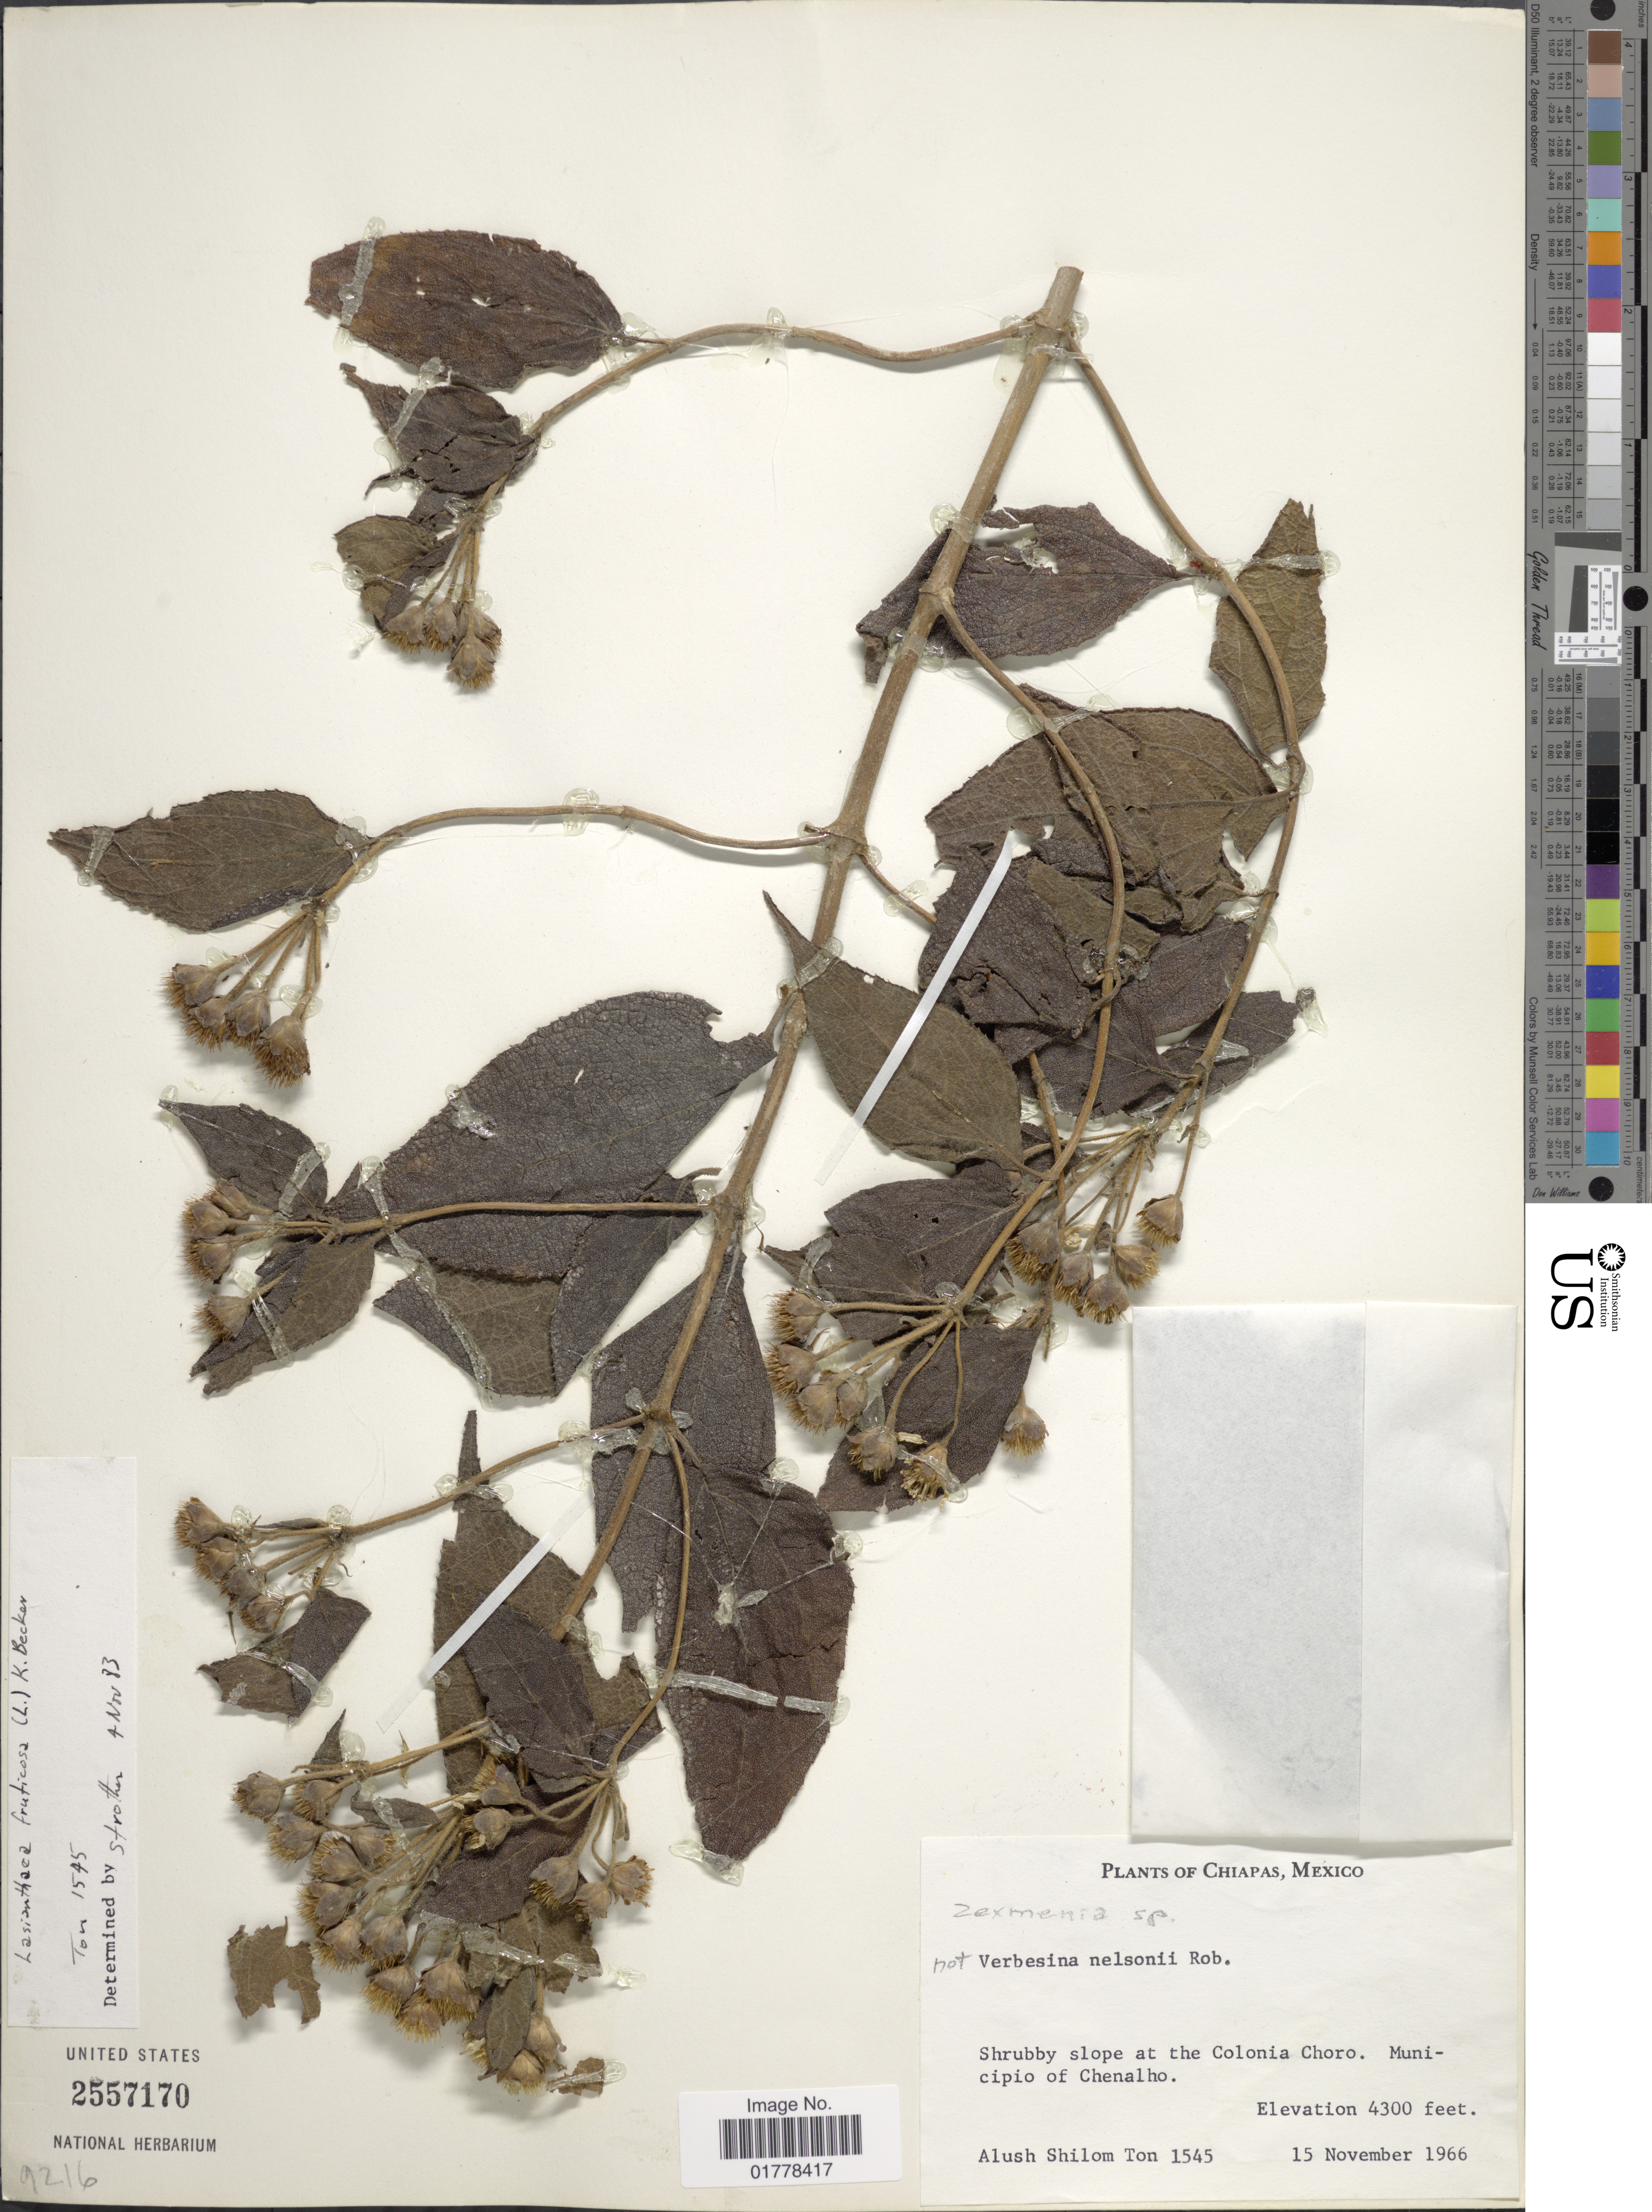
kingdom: Plantae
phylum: Tracheophyta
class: Magnoliopsida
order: Asterales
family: Asteraceae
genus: Lasianthaea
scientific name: Lasianthaea fruticosa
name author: (L.) K.M. Becker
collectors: A. M. Ton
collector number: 1545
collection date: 1966-11-15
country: Mexico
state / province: Chiapas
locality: Shrubby slope at the Colonia Choro. Municipio of Chenalho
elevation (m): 1311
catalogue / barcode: US 2557170